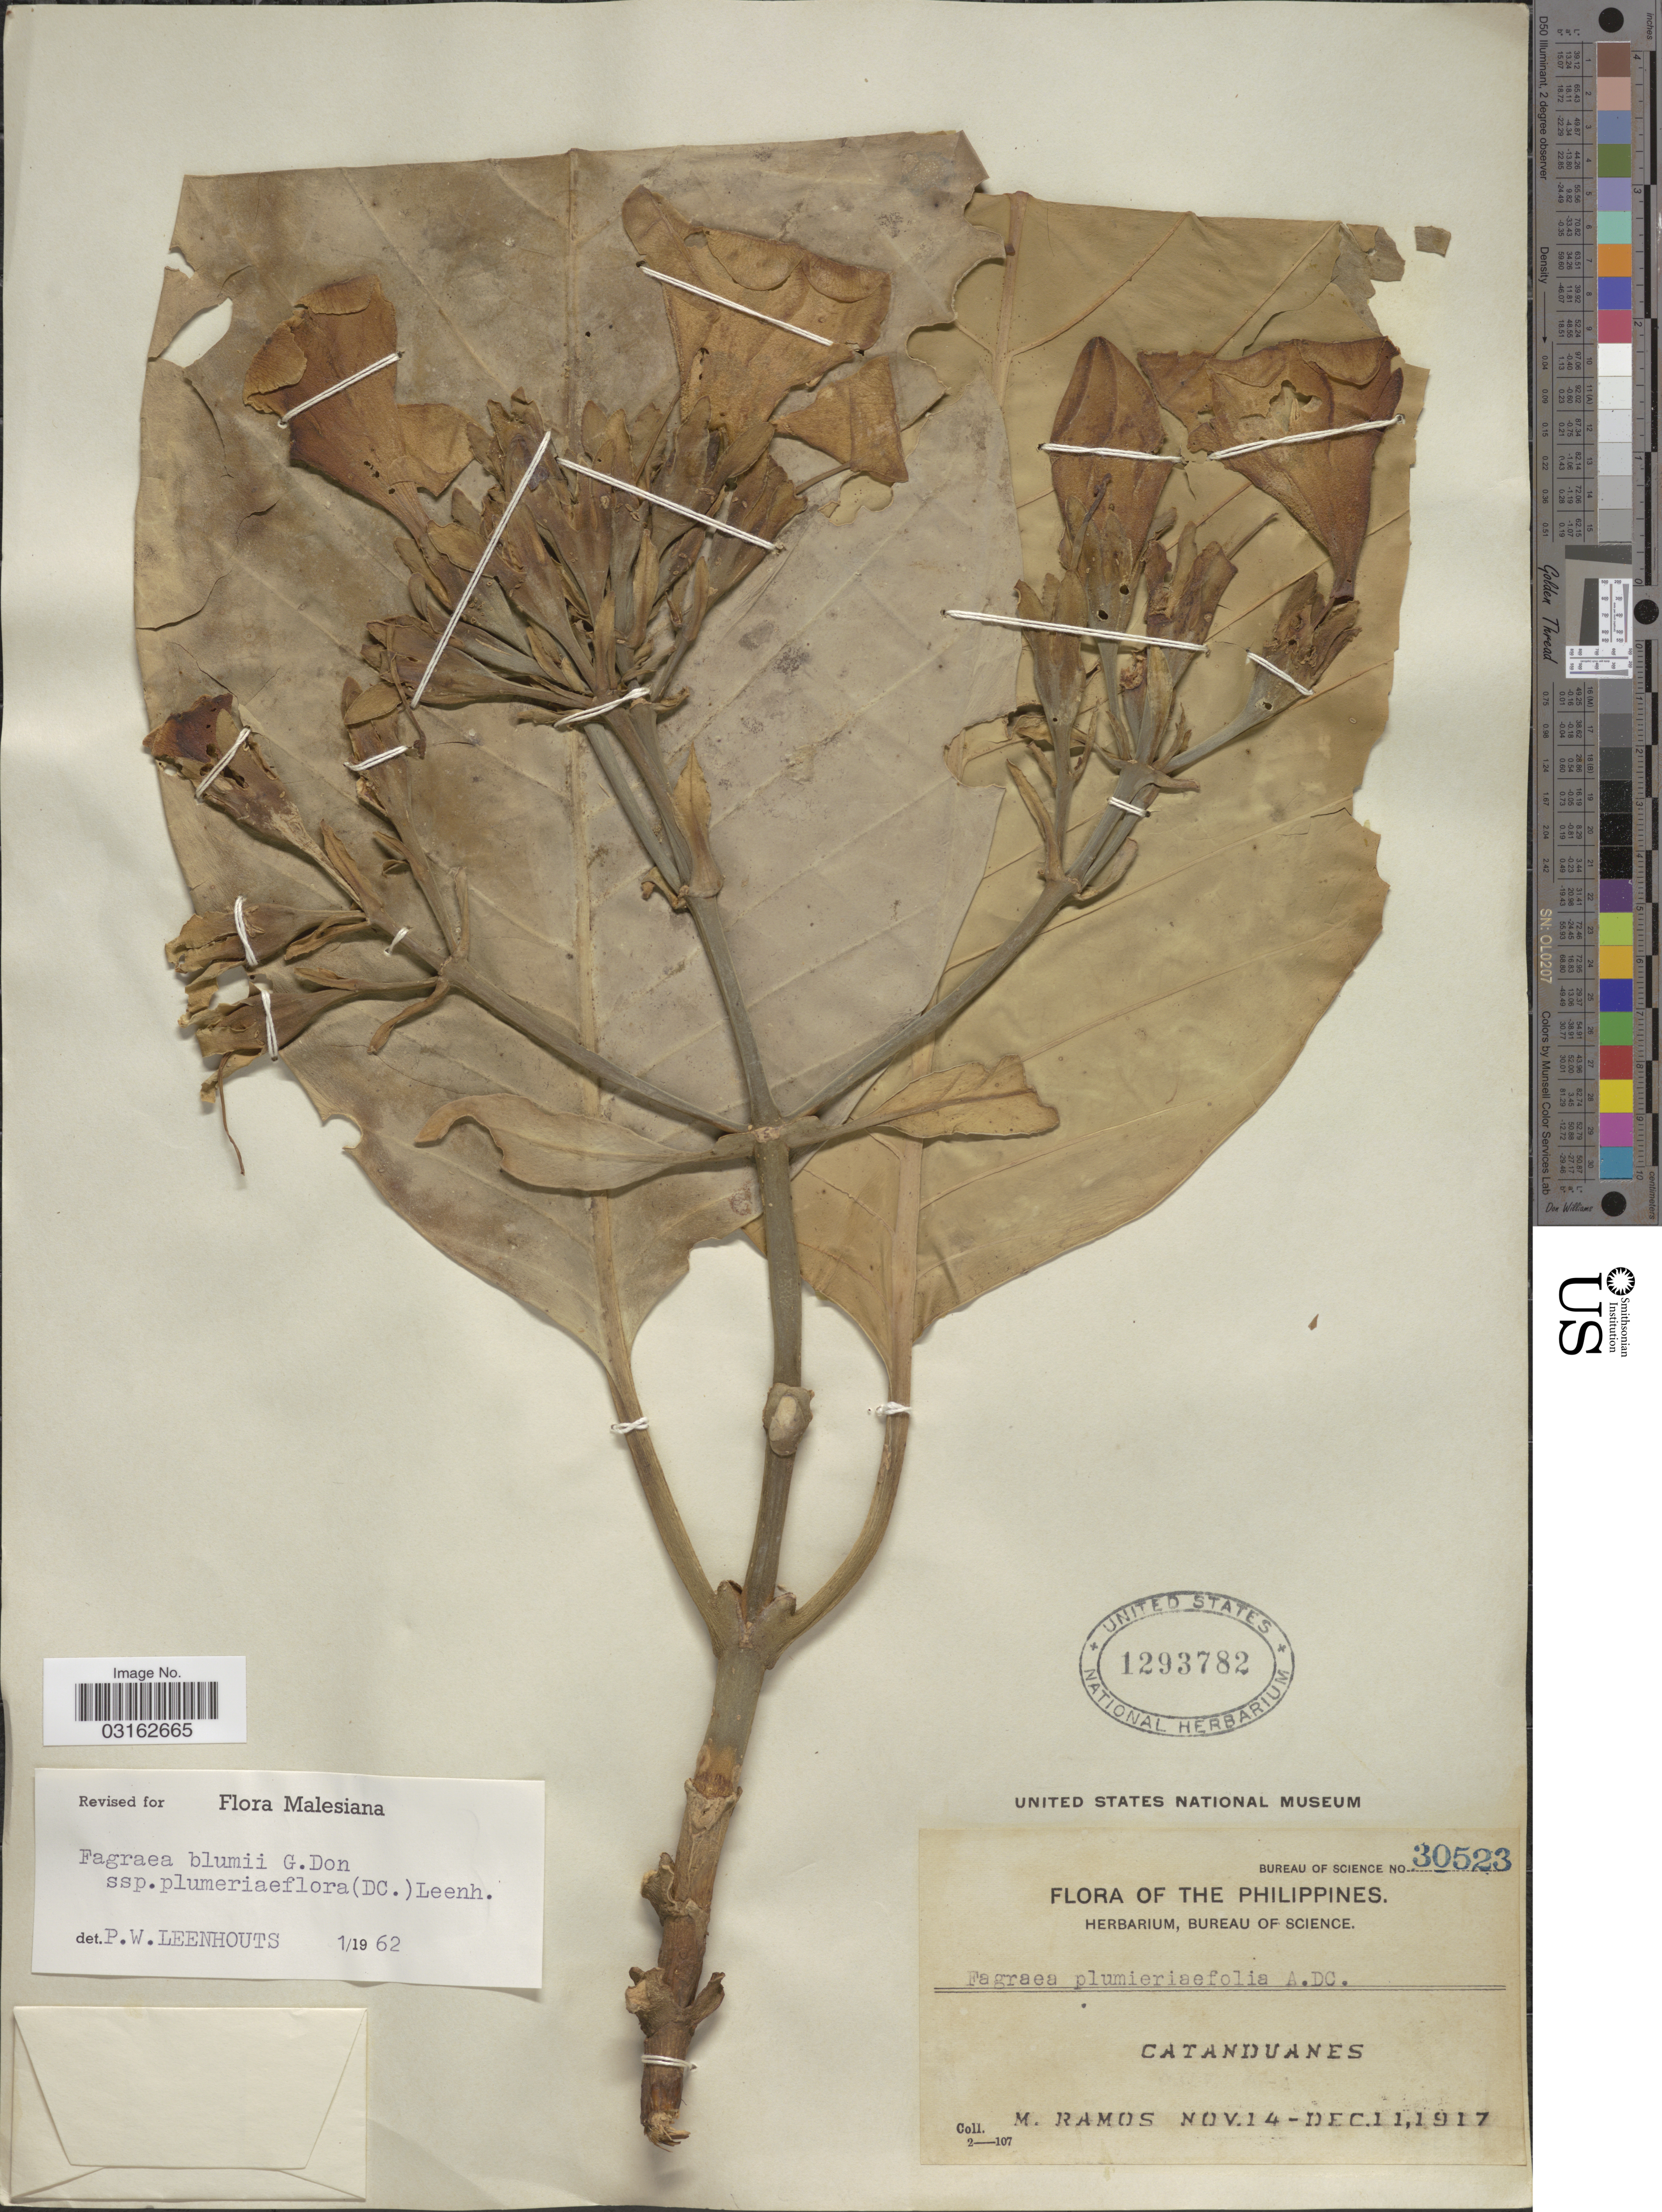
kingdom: Plantae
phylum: Tracheophyta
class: Magnoliopsida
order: Gentianales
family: Gentianaceae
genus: Fagraea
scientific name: Fagraea blumei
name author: G. Don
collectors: M. Ramos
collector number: Bureau of Science 30523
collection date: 1917-11-14/1917-12-11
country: Philippines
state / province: Bicol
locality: Catanduanes.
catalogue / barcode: US 1293782